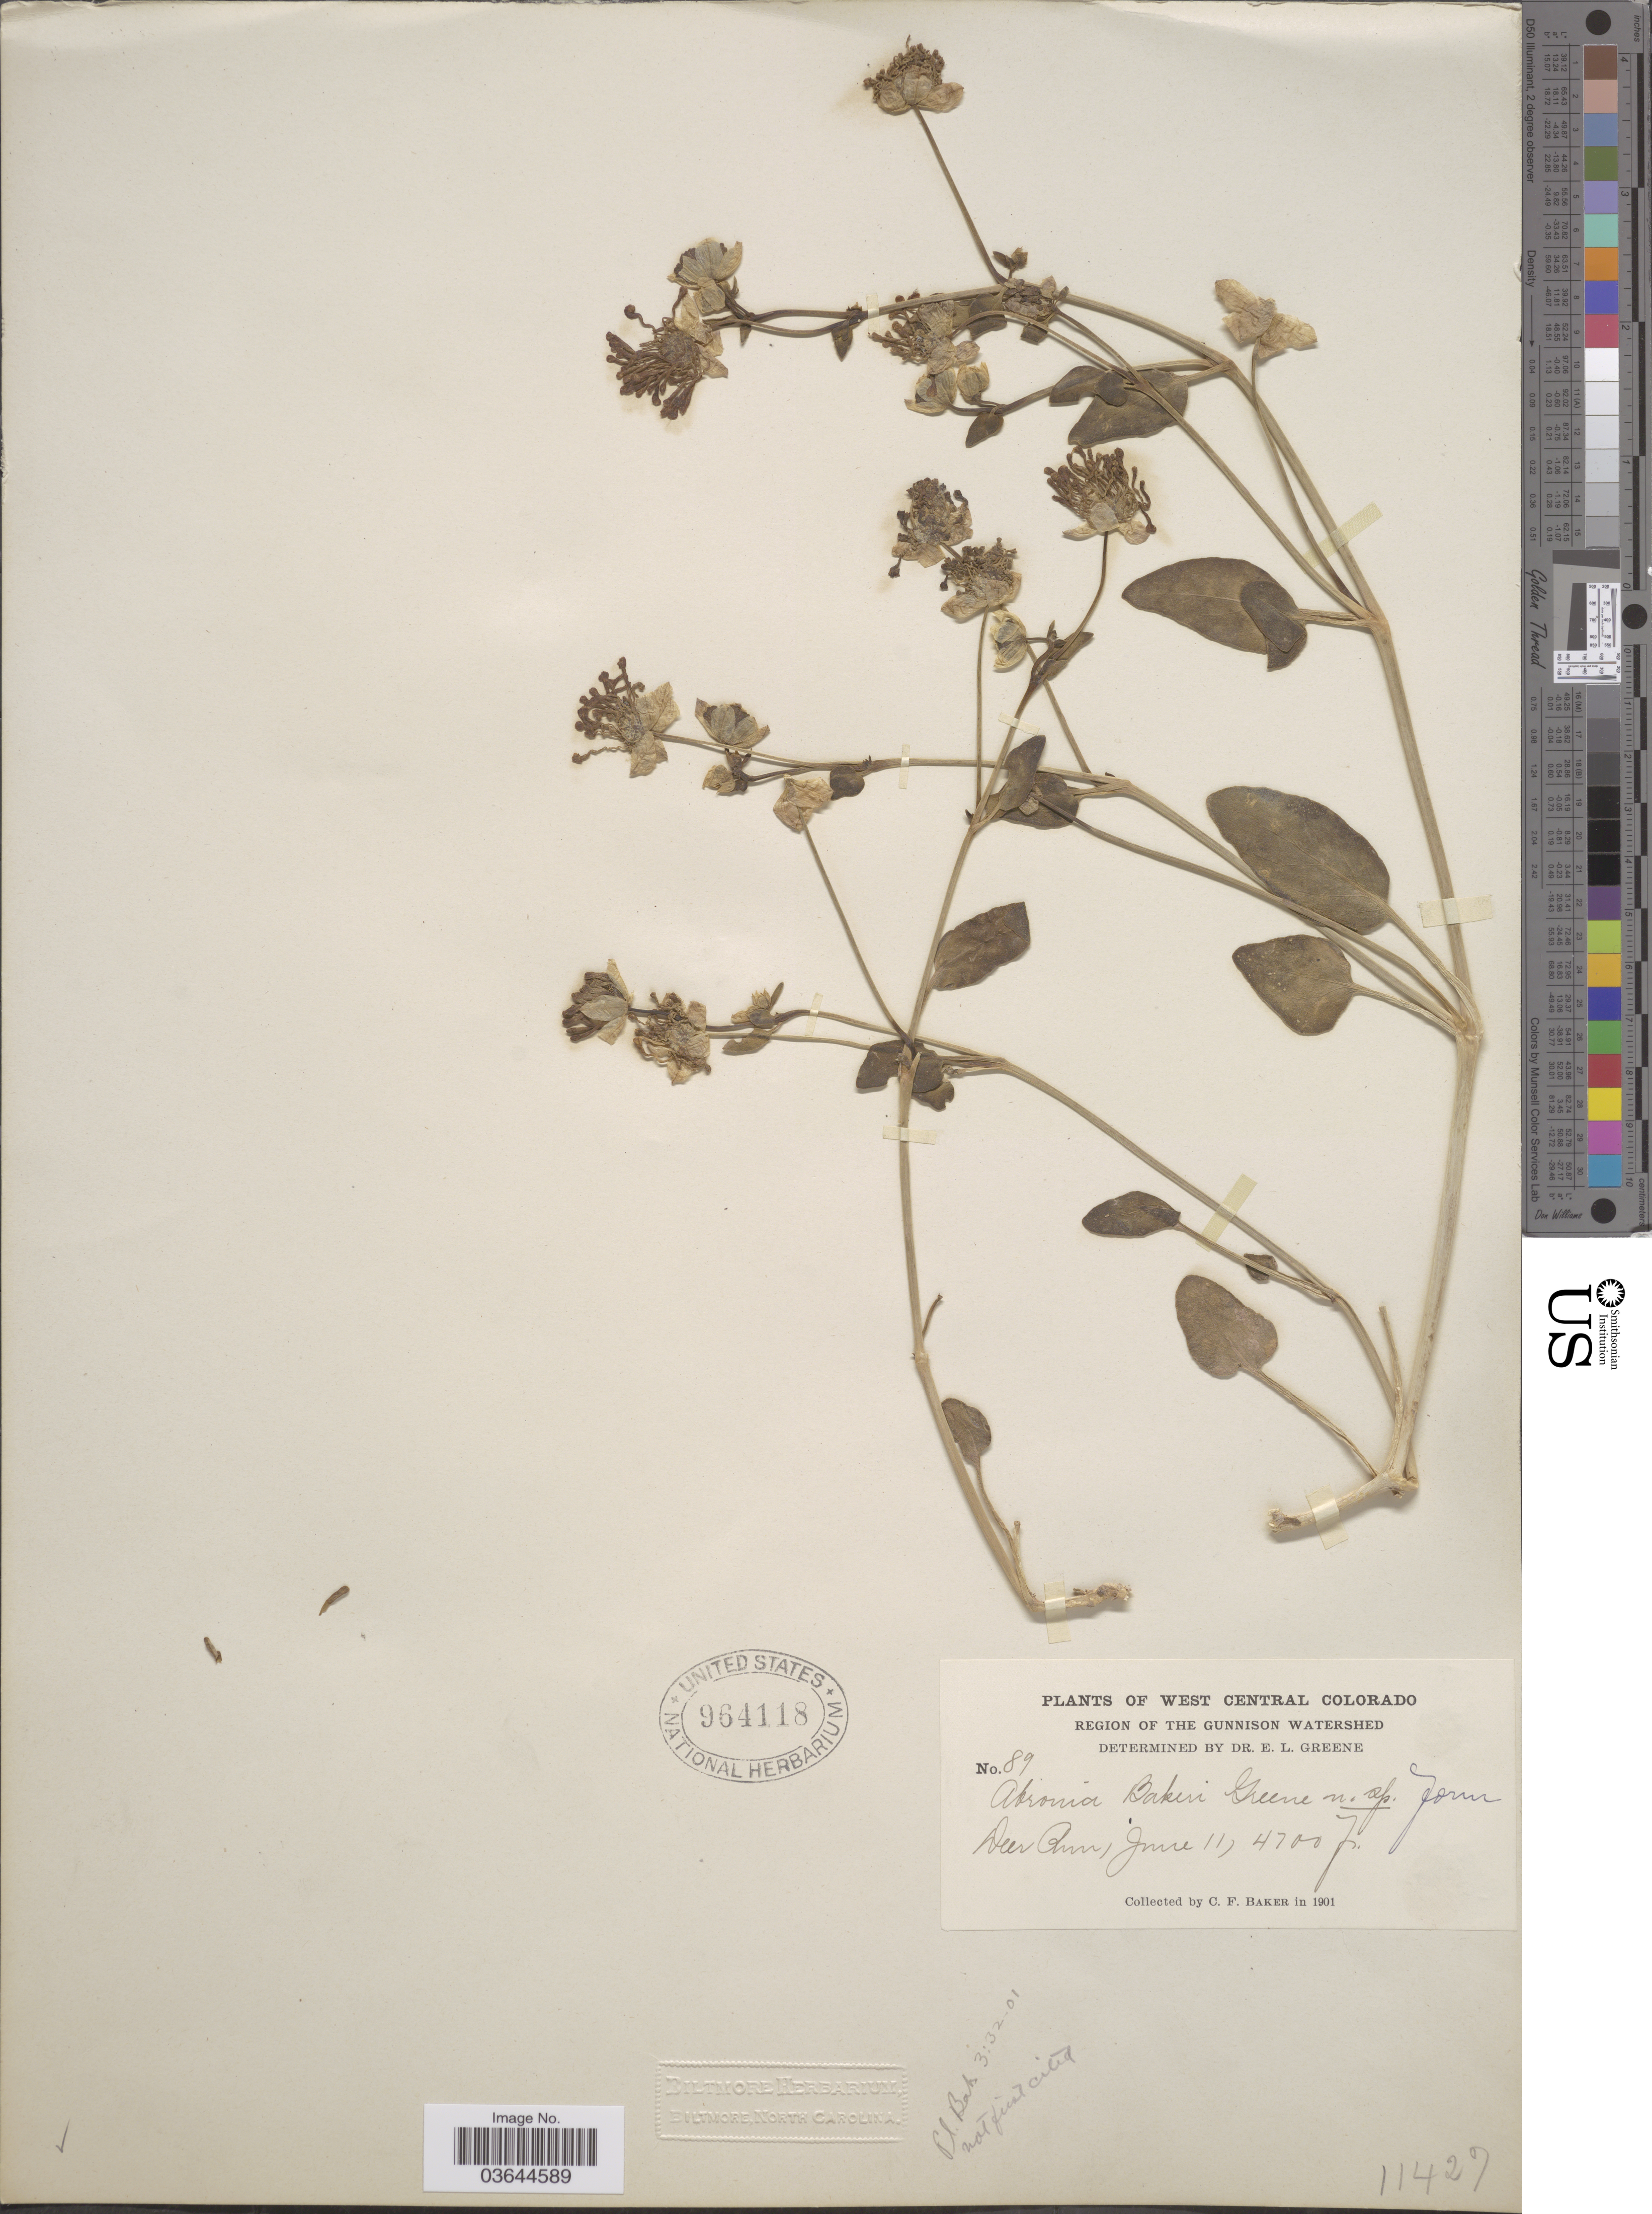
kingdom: Plantae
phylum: Tracheophyta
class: Magnoliopsida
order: Caryophyllales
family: Nyctaginaceae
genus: Abronia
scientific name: Abronia elliptica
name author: A. Nelson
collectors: C. F. Baker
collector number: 89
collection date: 1901-06-11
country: United States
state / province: Colorado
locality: West Central Colorado. Region of the Gunnison Watershed. Deer Run.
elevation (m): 1433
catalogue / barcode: US 964118